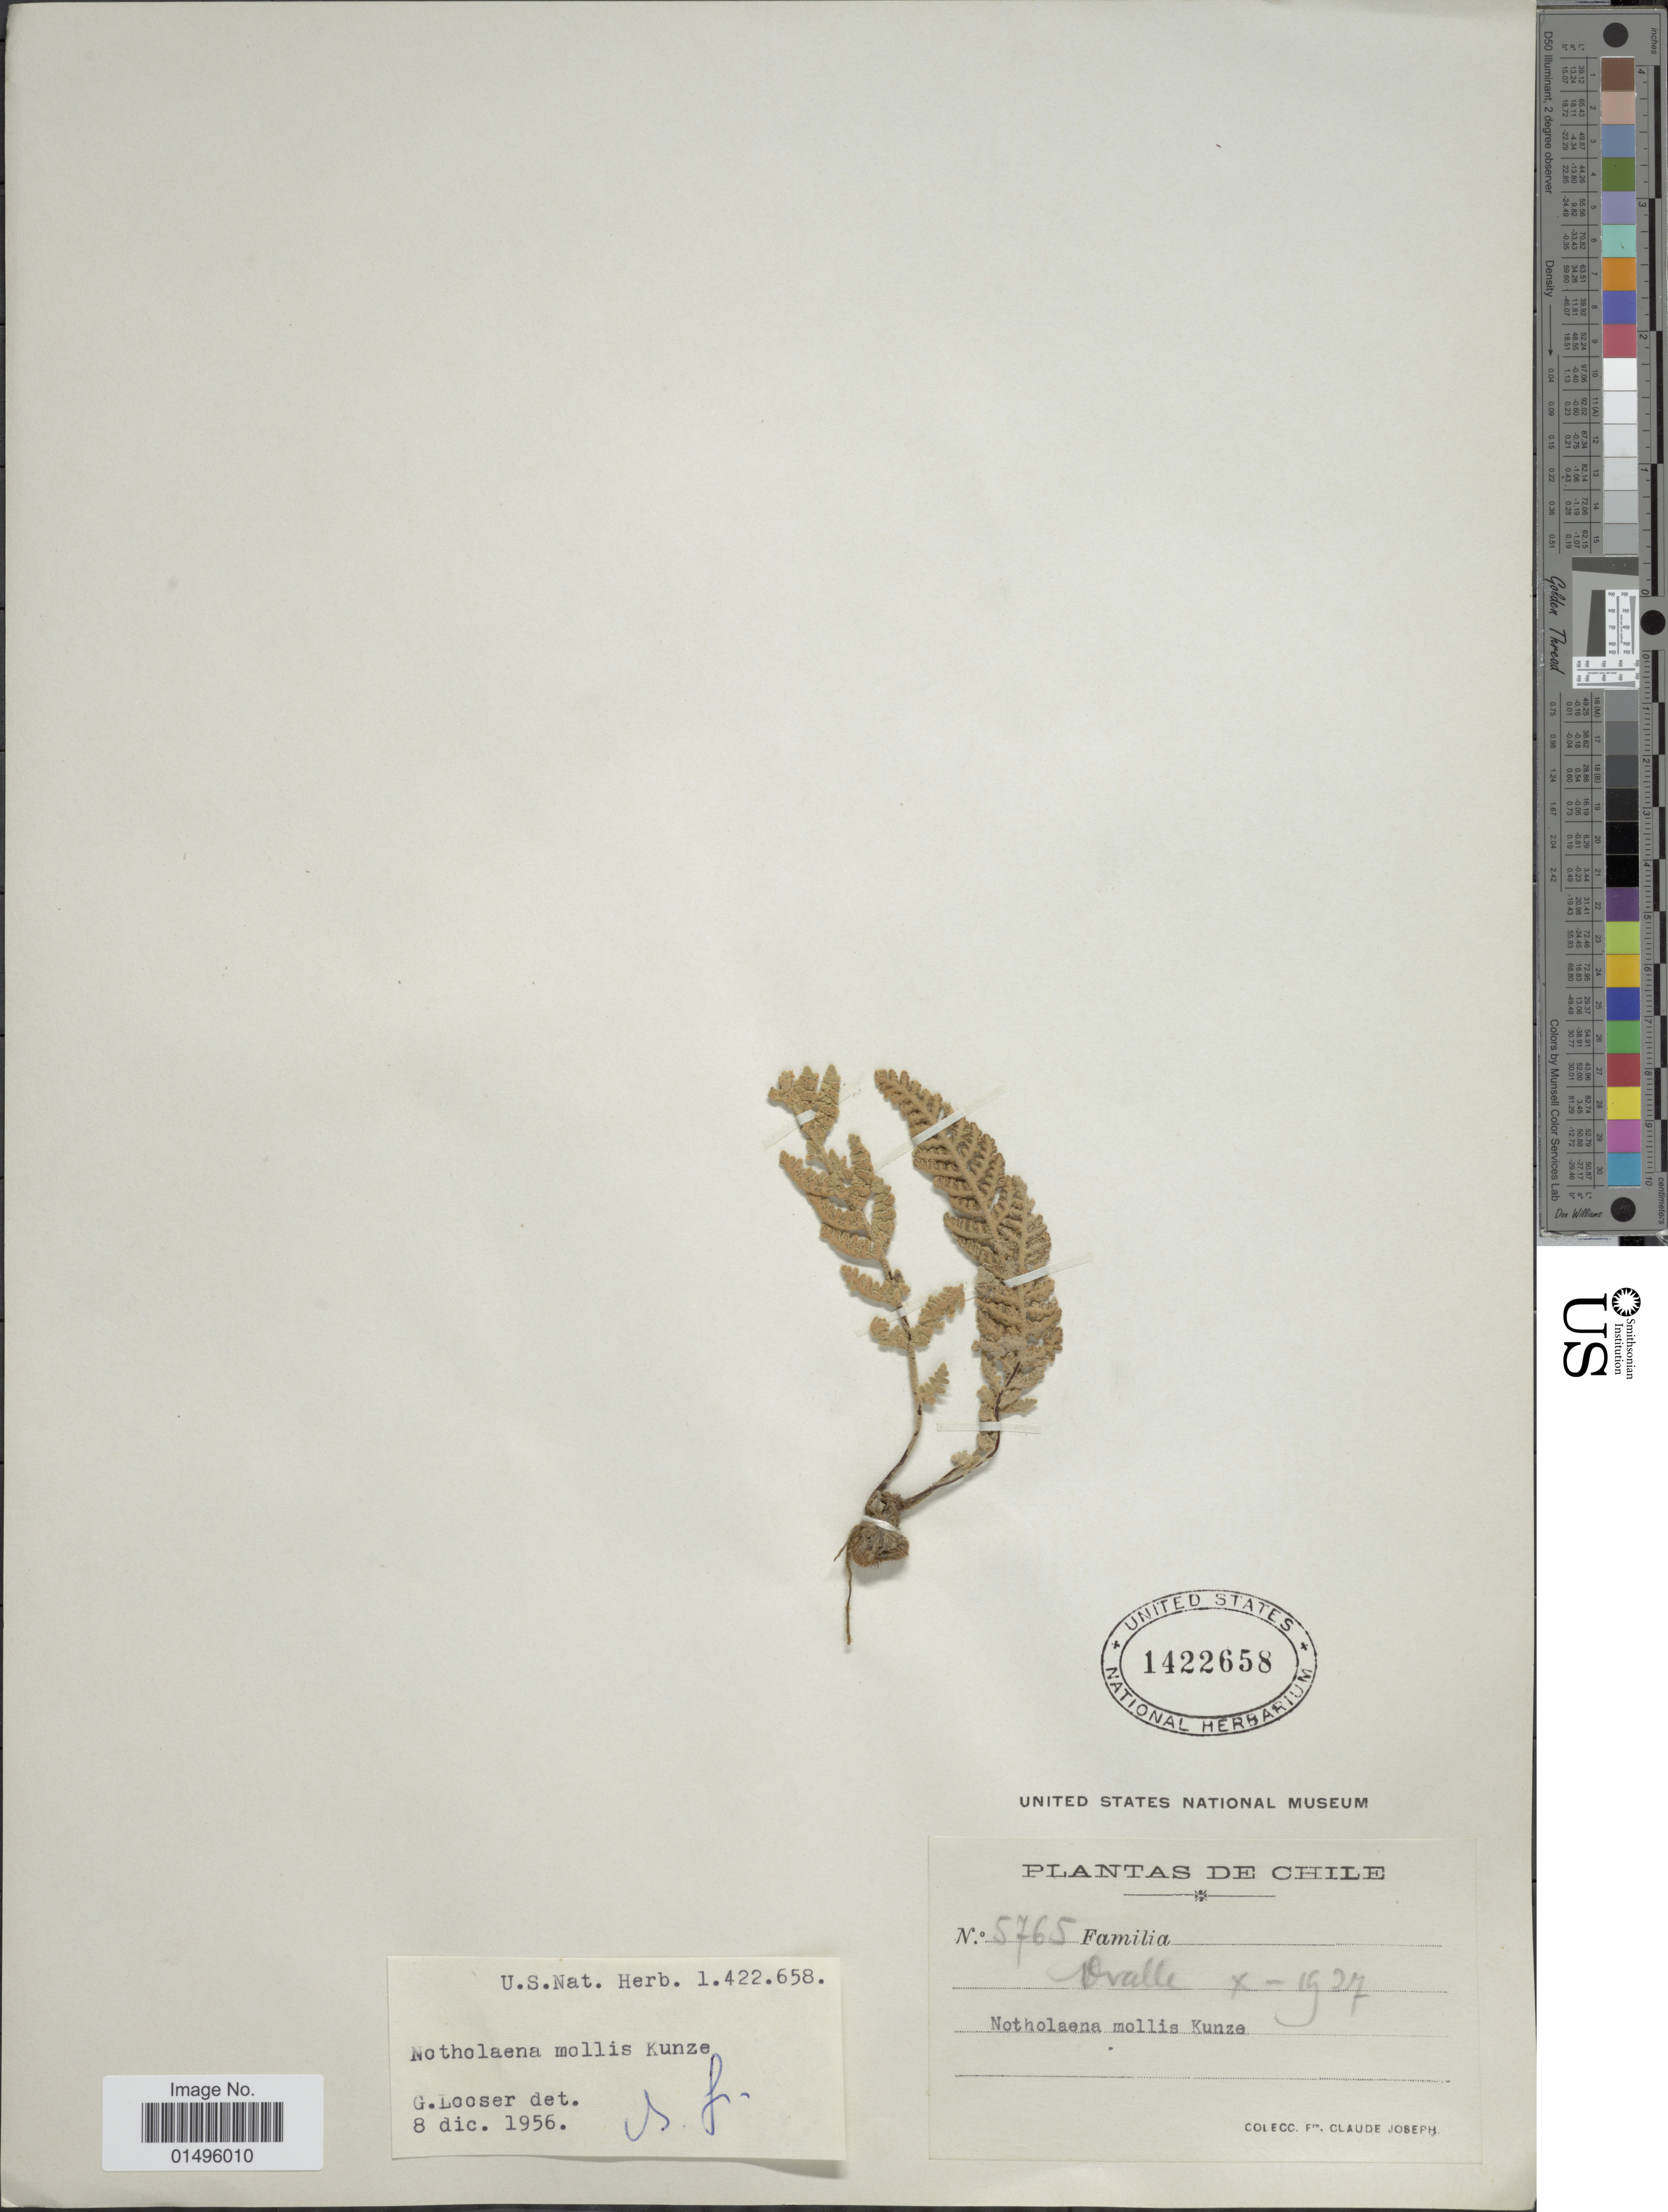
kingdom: Plantae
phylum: Tracheophyta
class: Polypodiopsida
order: Polypodiales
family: Pteridaceae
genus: Notholaena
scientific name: Notholaena mollis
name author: Kunze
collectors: C. Joseph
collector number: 5765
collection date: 1927-10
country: Chile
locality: Chile. Ovalle.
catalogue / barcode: US 1422658